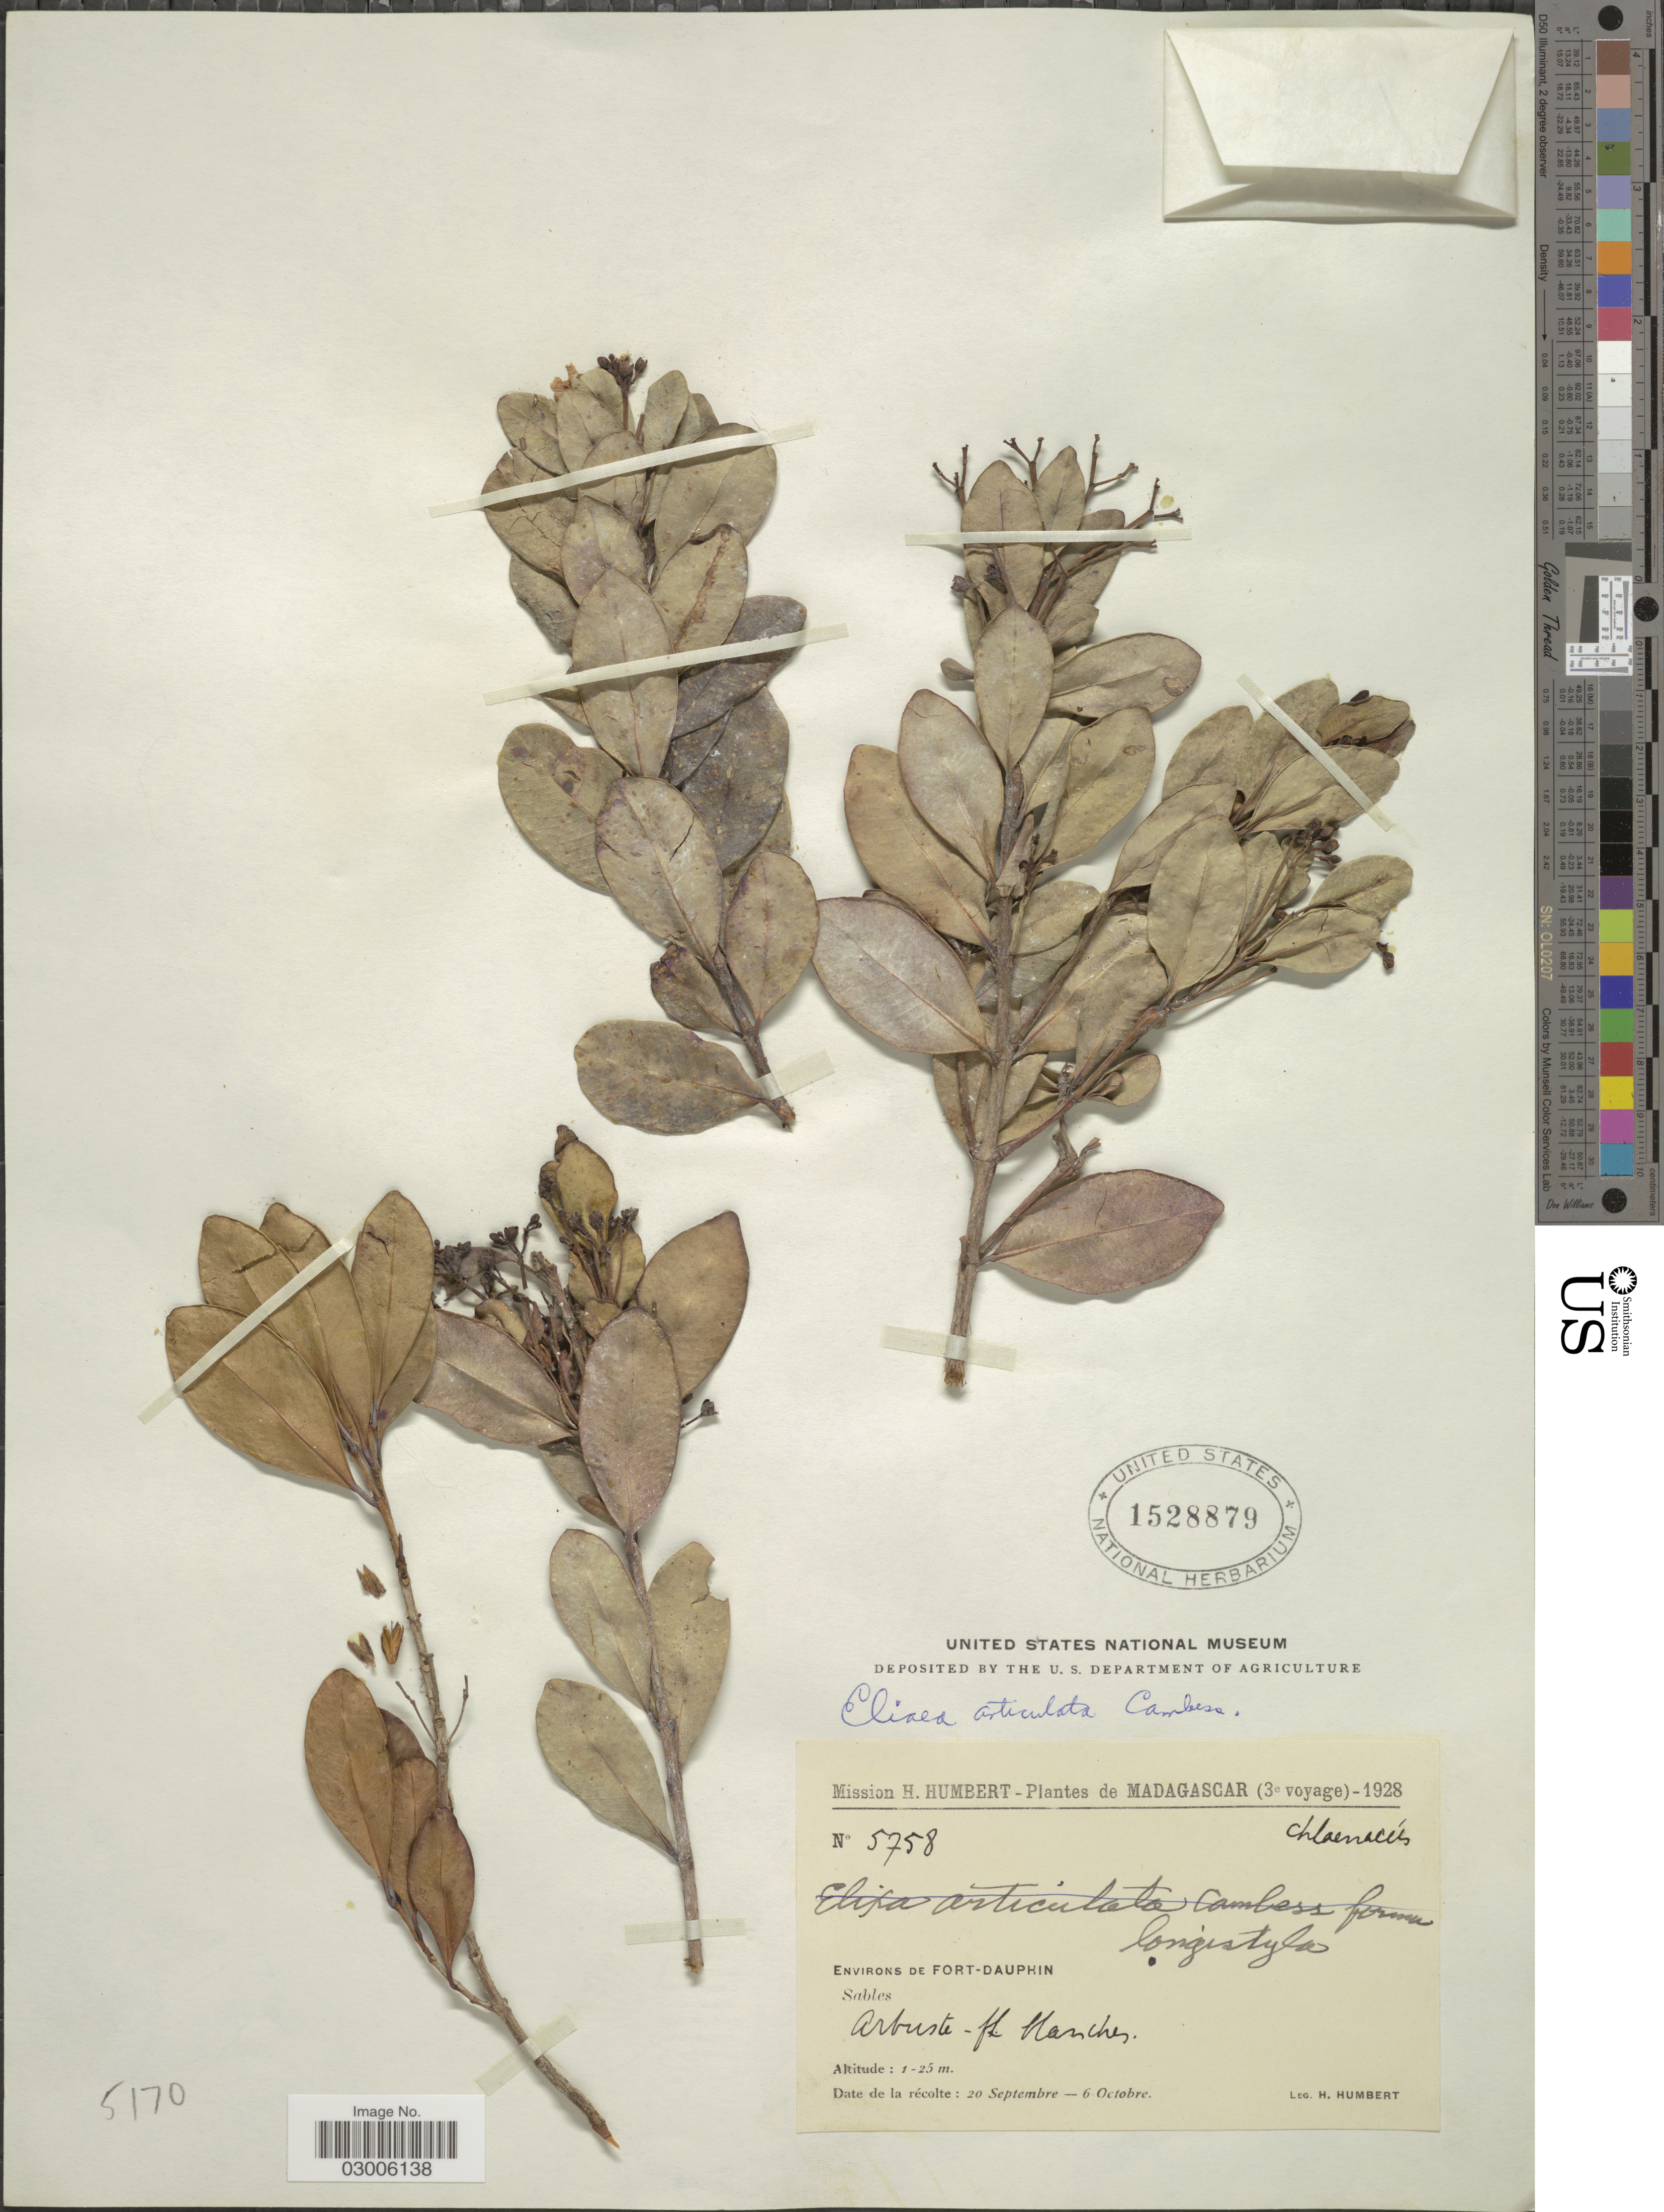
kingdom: Plantae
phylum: Tracheophyta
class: Magnoliopsida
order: Malpighiales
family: Hypericaceae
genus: Eliaea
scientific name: Eliaea articulata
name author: Cambess.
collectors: H. Humbert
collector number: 5758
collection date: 1928-09-20/1928-10-06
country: Madagascar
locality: Environs de Fort-Dauphin.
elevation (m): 1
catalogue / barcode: US 1528879